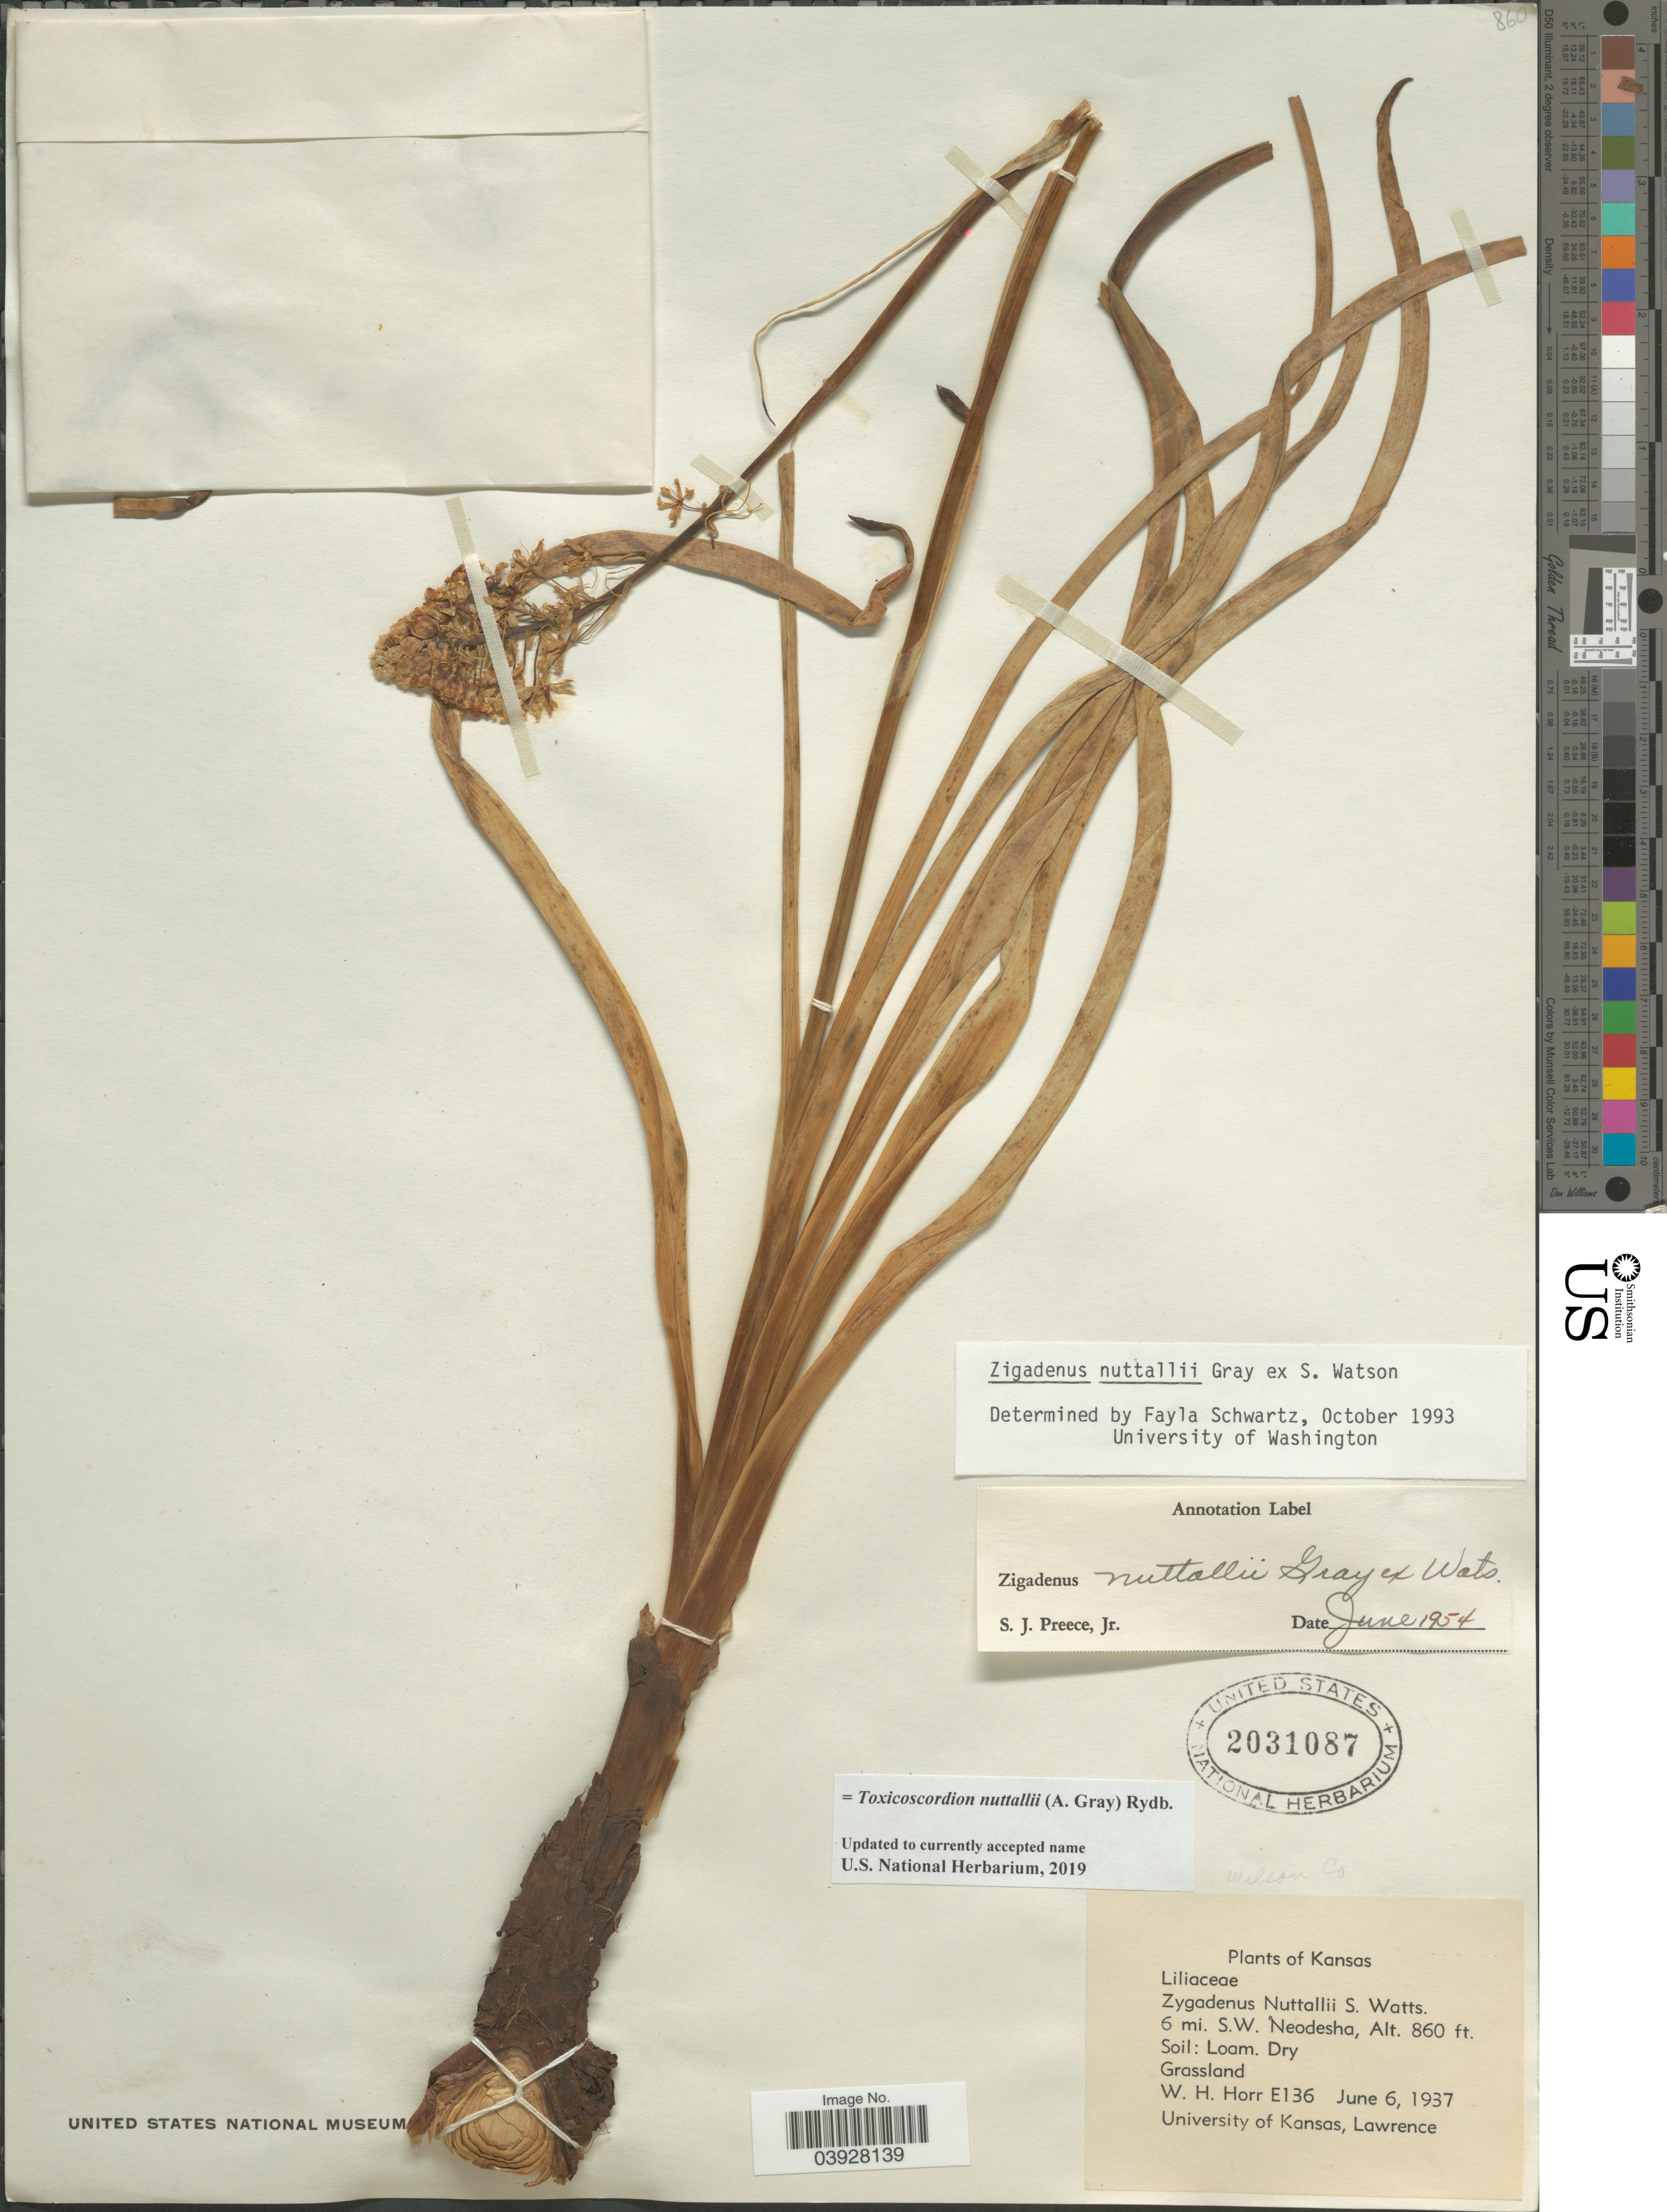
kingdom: Plantae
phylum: Tracheophyta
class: Liliopsida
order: Liliales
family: Melanthiaceae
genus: Toxicoscordion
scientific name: Toxicoscordion nuttallii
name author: (A. Gray) Rydb.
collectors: W. H. Horr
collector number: E136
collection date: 1937-06-06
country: United States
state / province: Kansas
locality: Wilson Co. 6 mi. S.W. Neodesha.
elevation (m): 262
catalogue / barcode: US 2031087